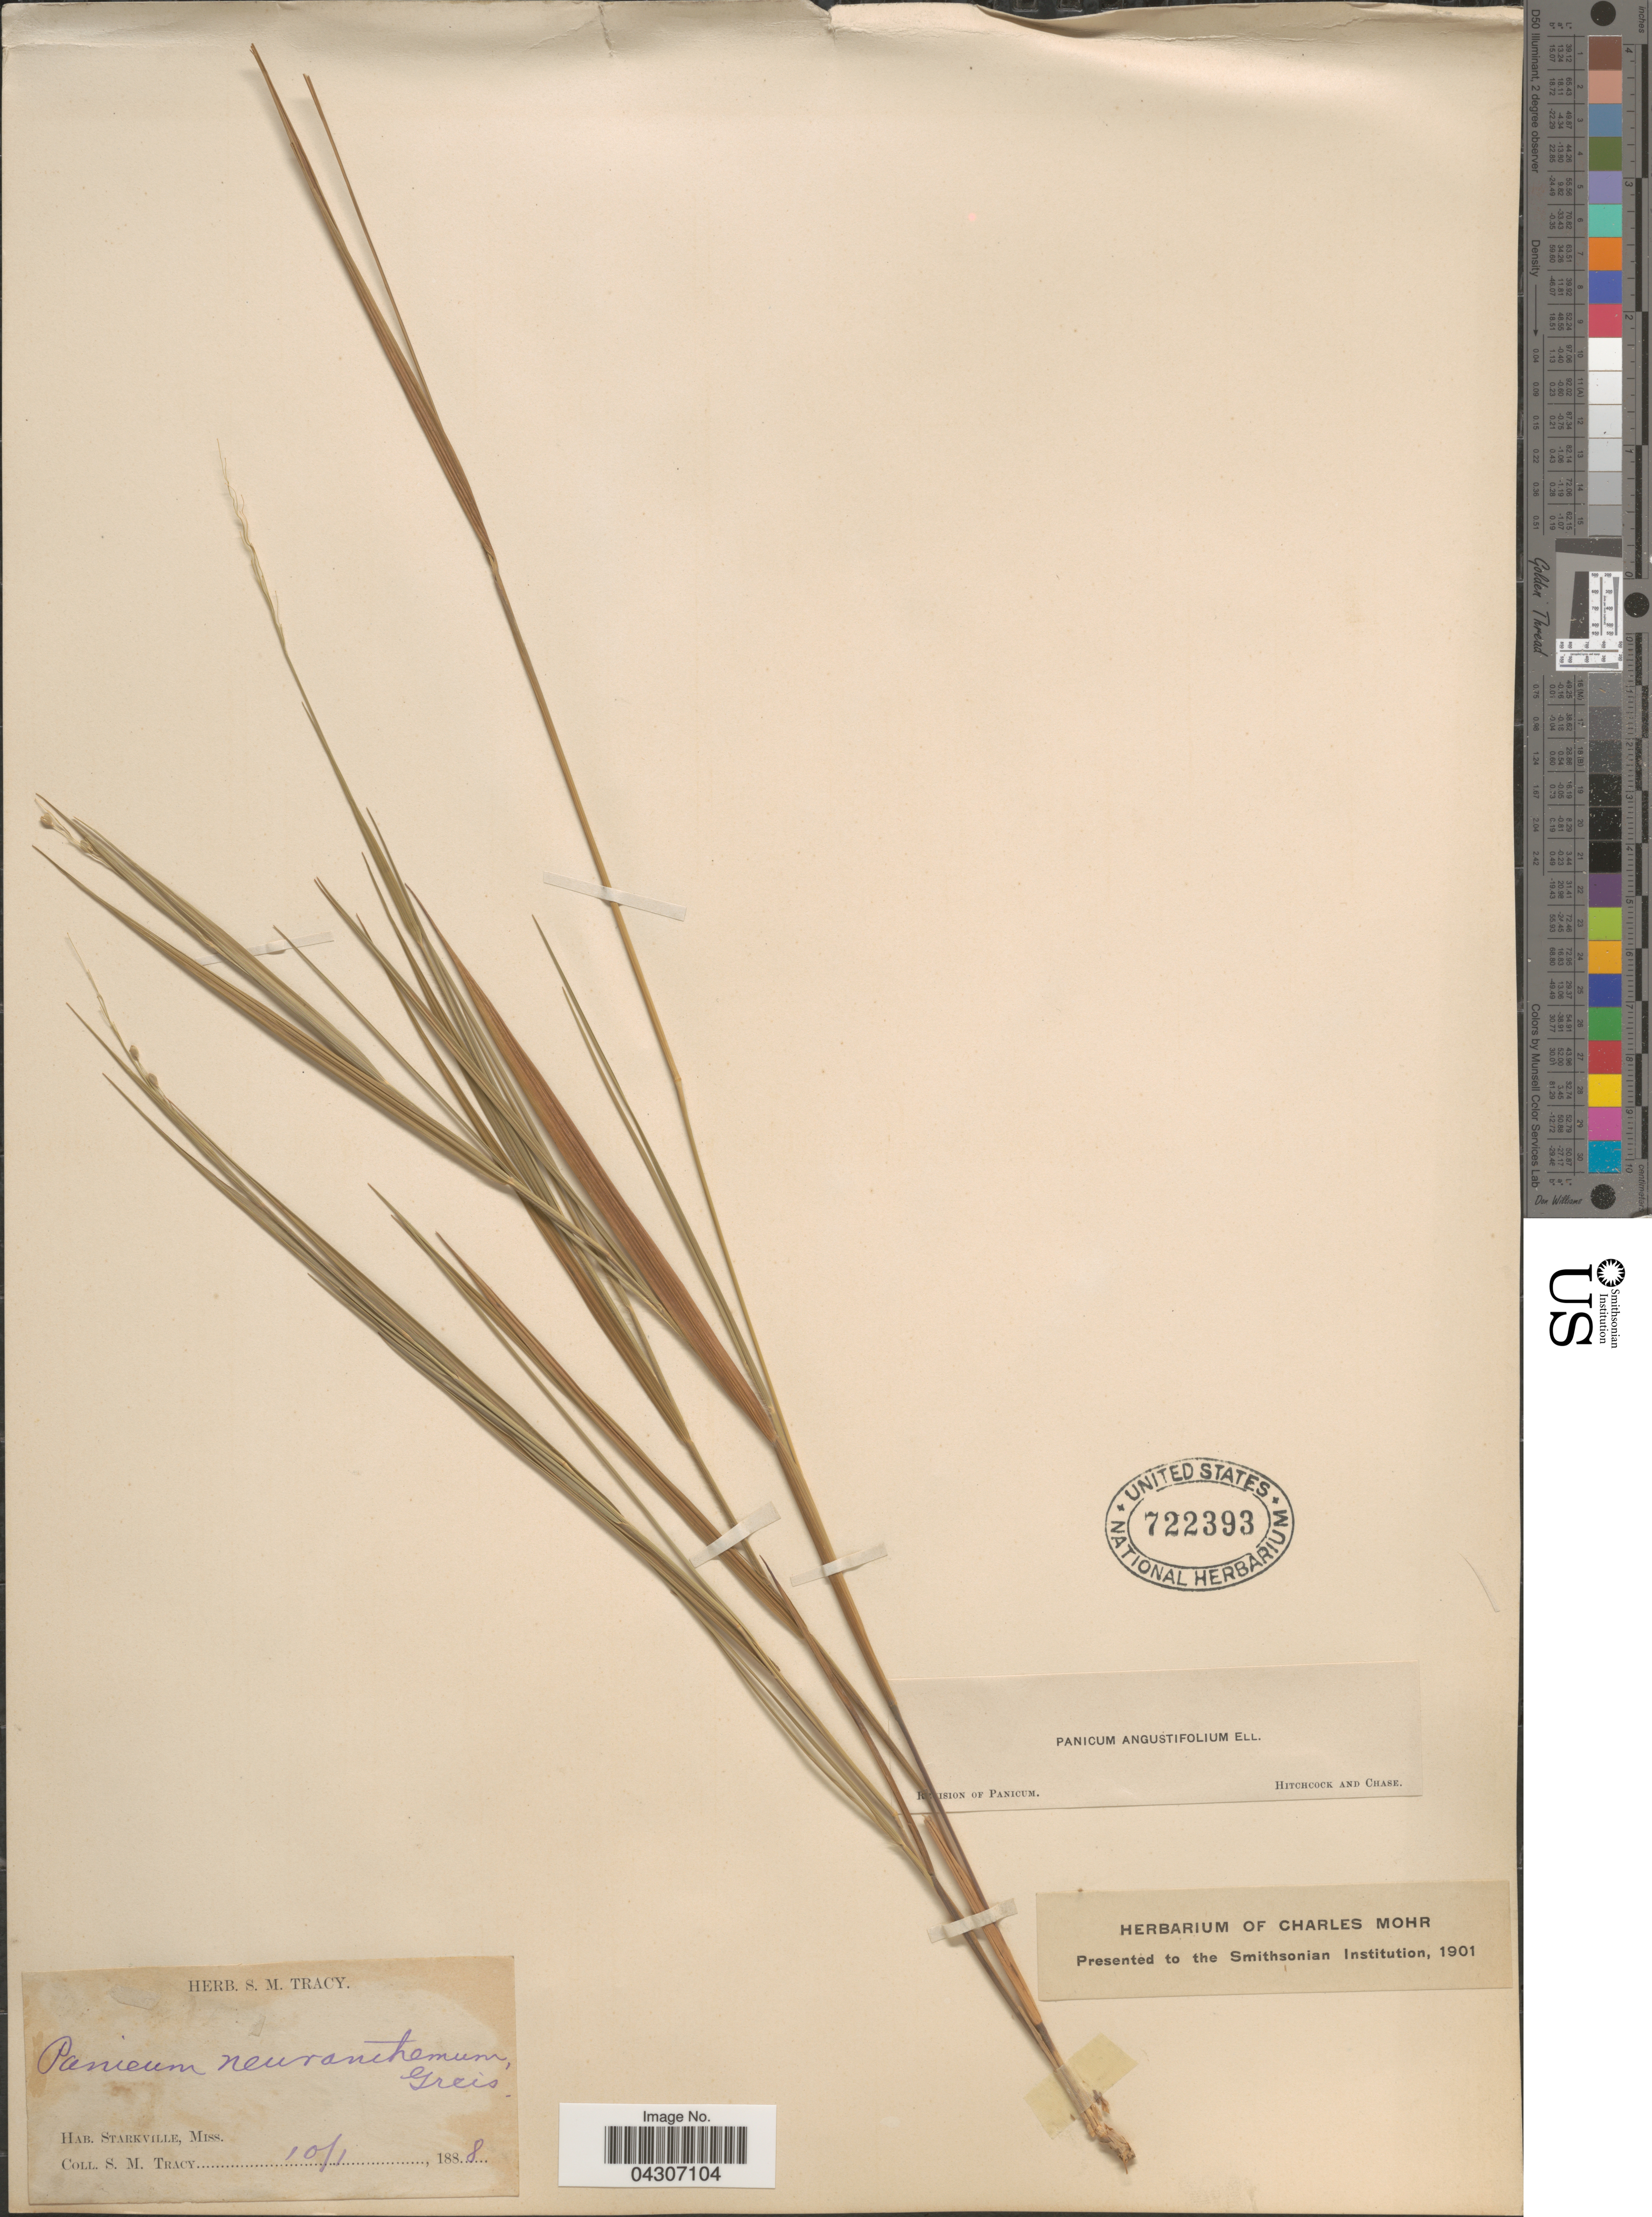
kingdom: Plantae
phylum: Tracheophyta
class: Liliopsida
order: Poales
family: Poaceae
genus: Dichanthelium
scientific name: Dichanthelium aciculare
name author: (Desv. ex Poir.) Gould & C.A. Clark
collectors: S. M. Tracy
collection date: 1888-10-01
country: United States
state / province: Mississippi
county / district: Oktibbeha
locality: Starkville.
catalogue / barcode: US 722393